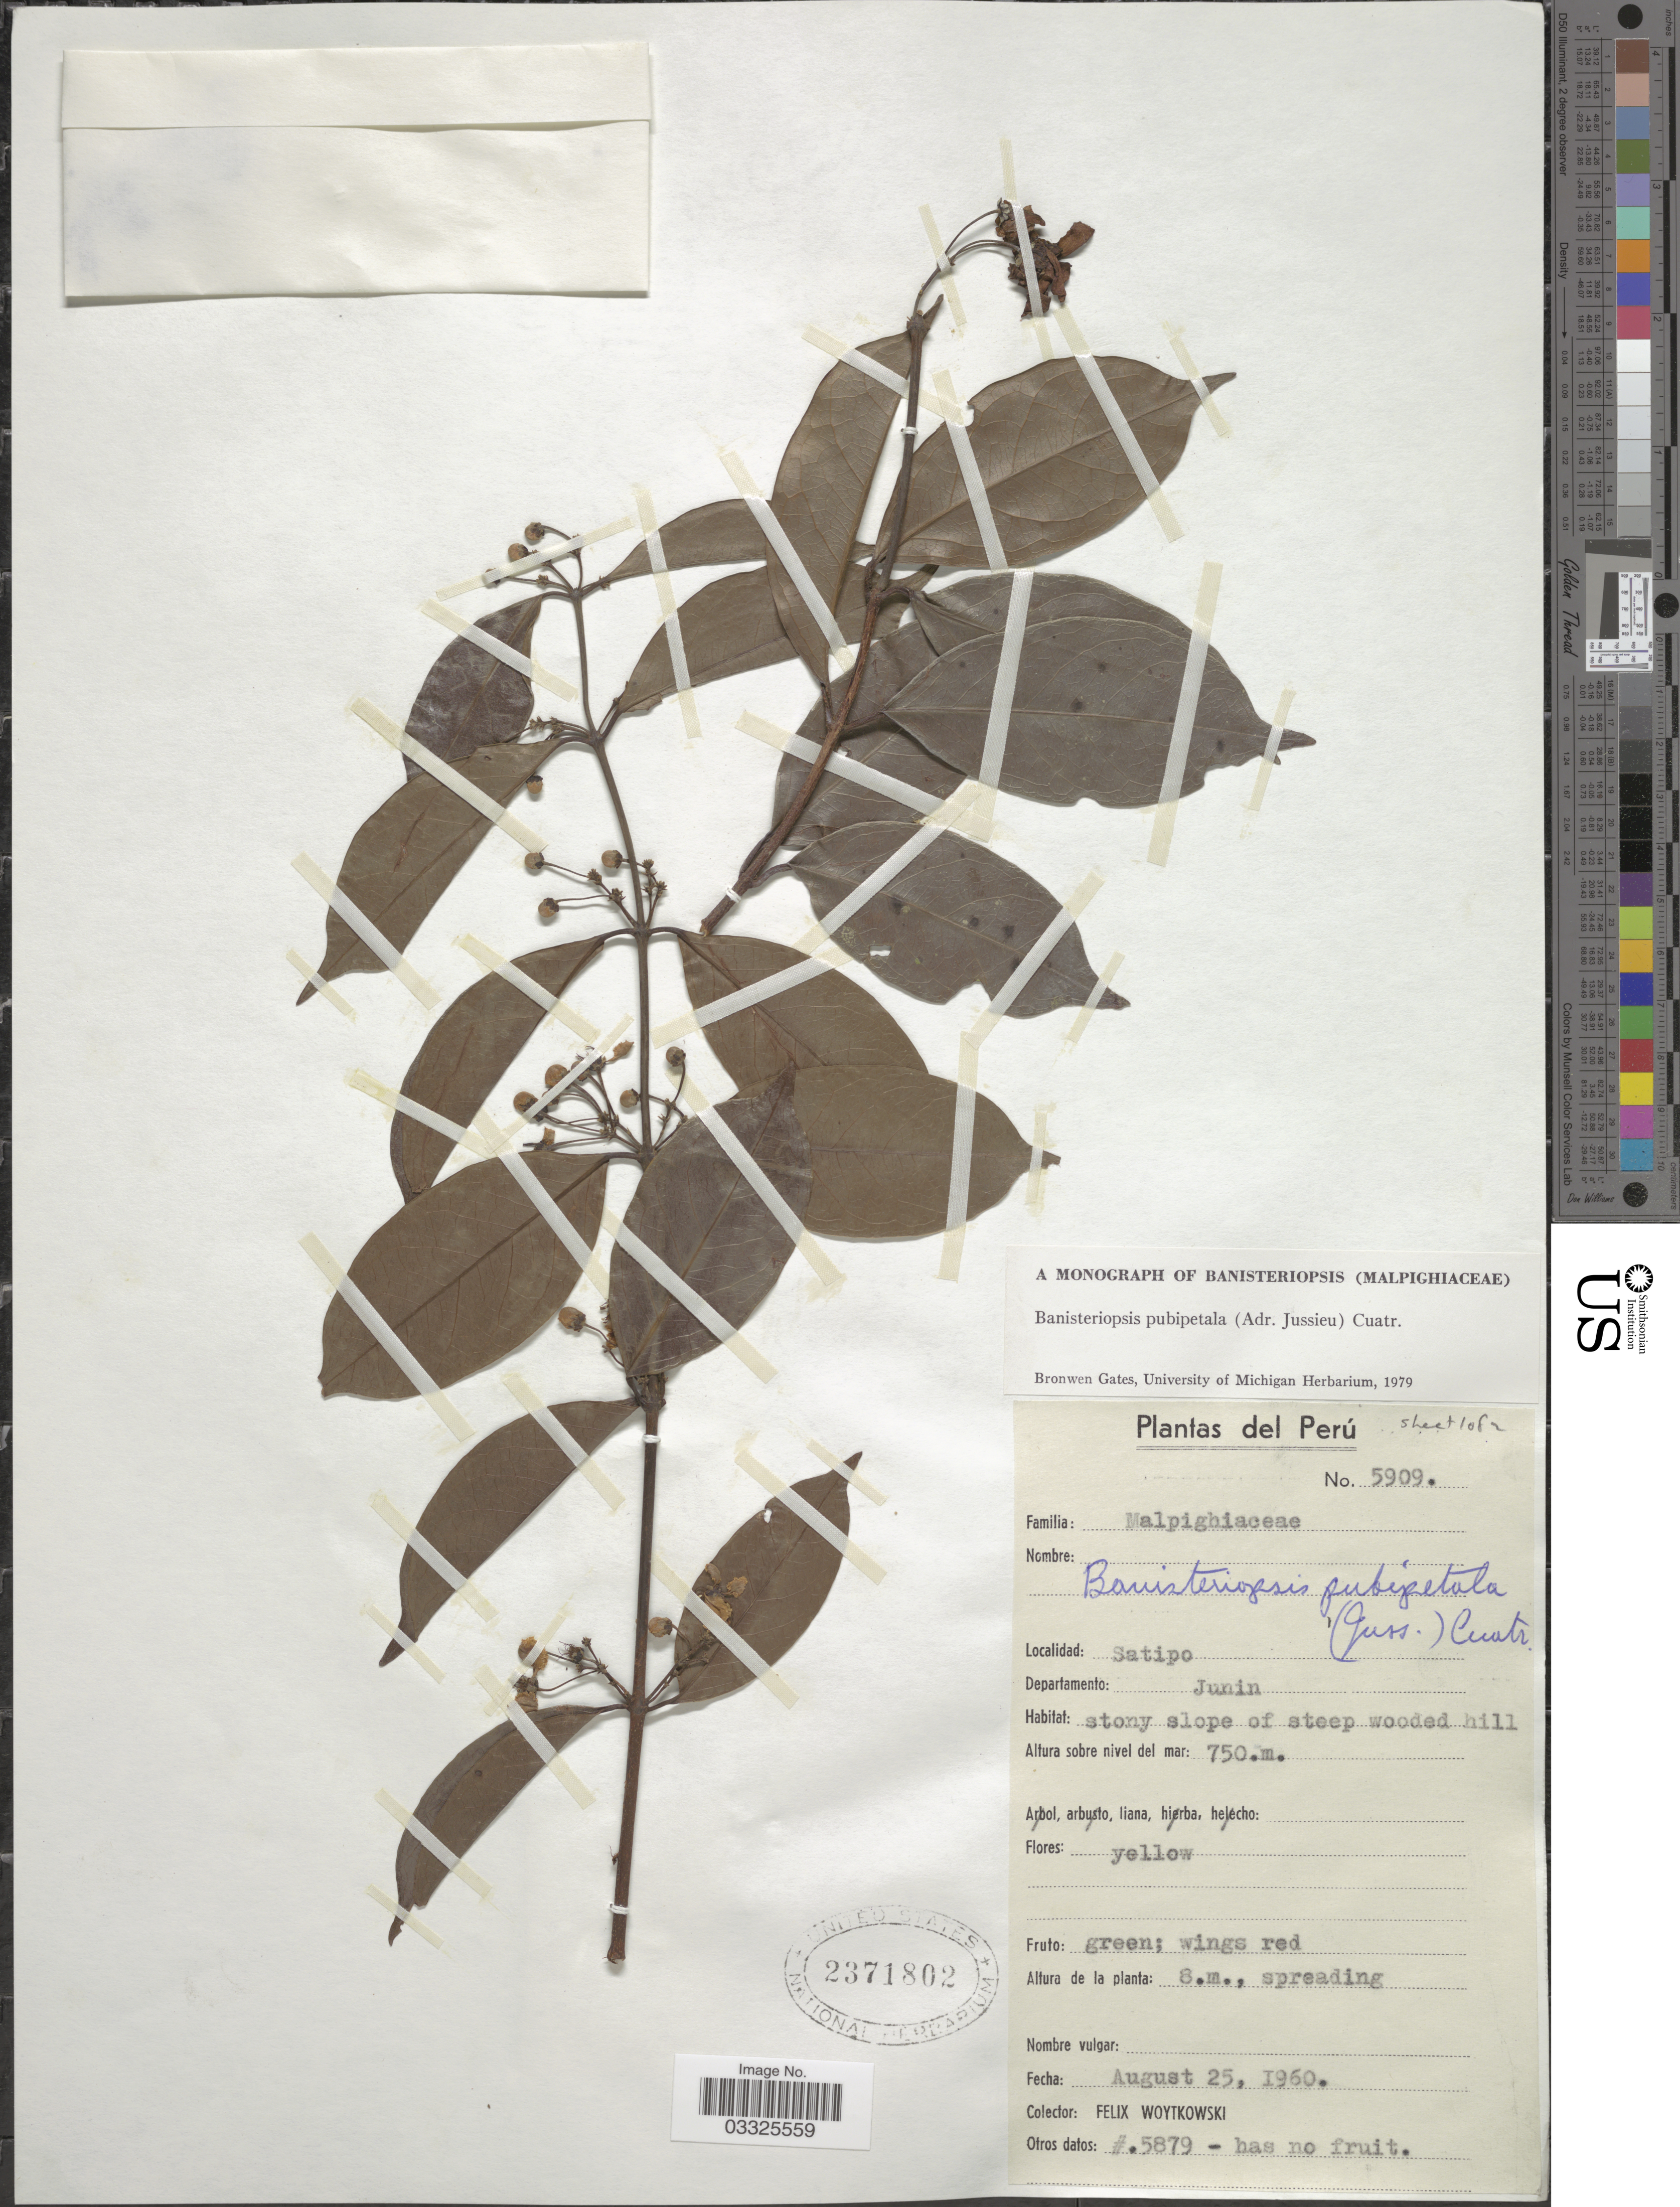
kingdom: Plantae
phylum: Tracheophyta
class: Magnoliopsida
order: Malpighiales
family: Malpighiaceae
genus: Banisteriopsis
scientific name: Banisteriopsis pubipetala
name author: (A. Juss.) Cuatrec.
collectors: F. Woytkowski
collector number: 5909/5879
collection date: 1960-08-25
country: Peru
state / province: Junín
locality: Satipo.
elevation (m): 750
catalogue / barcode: US 2371802